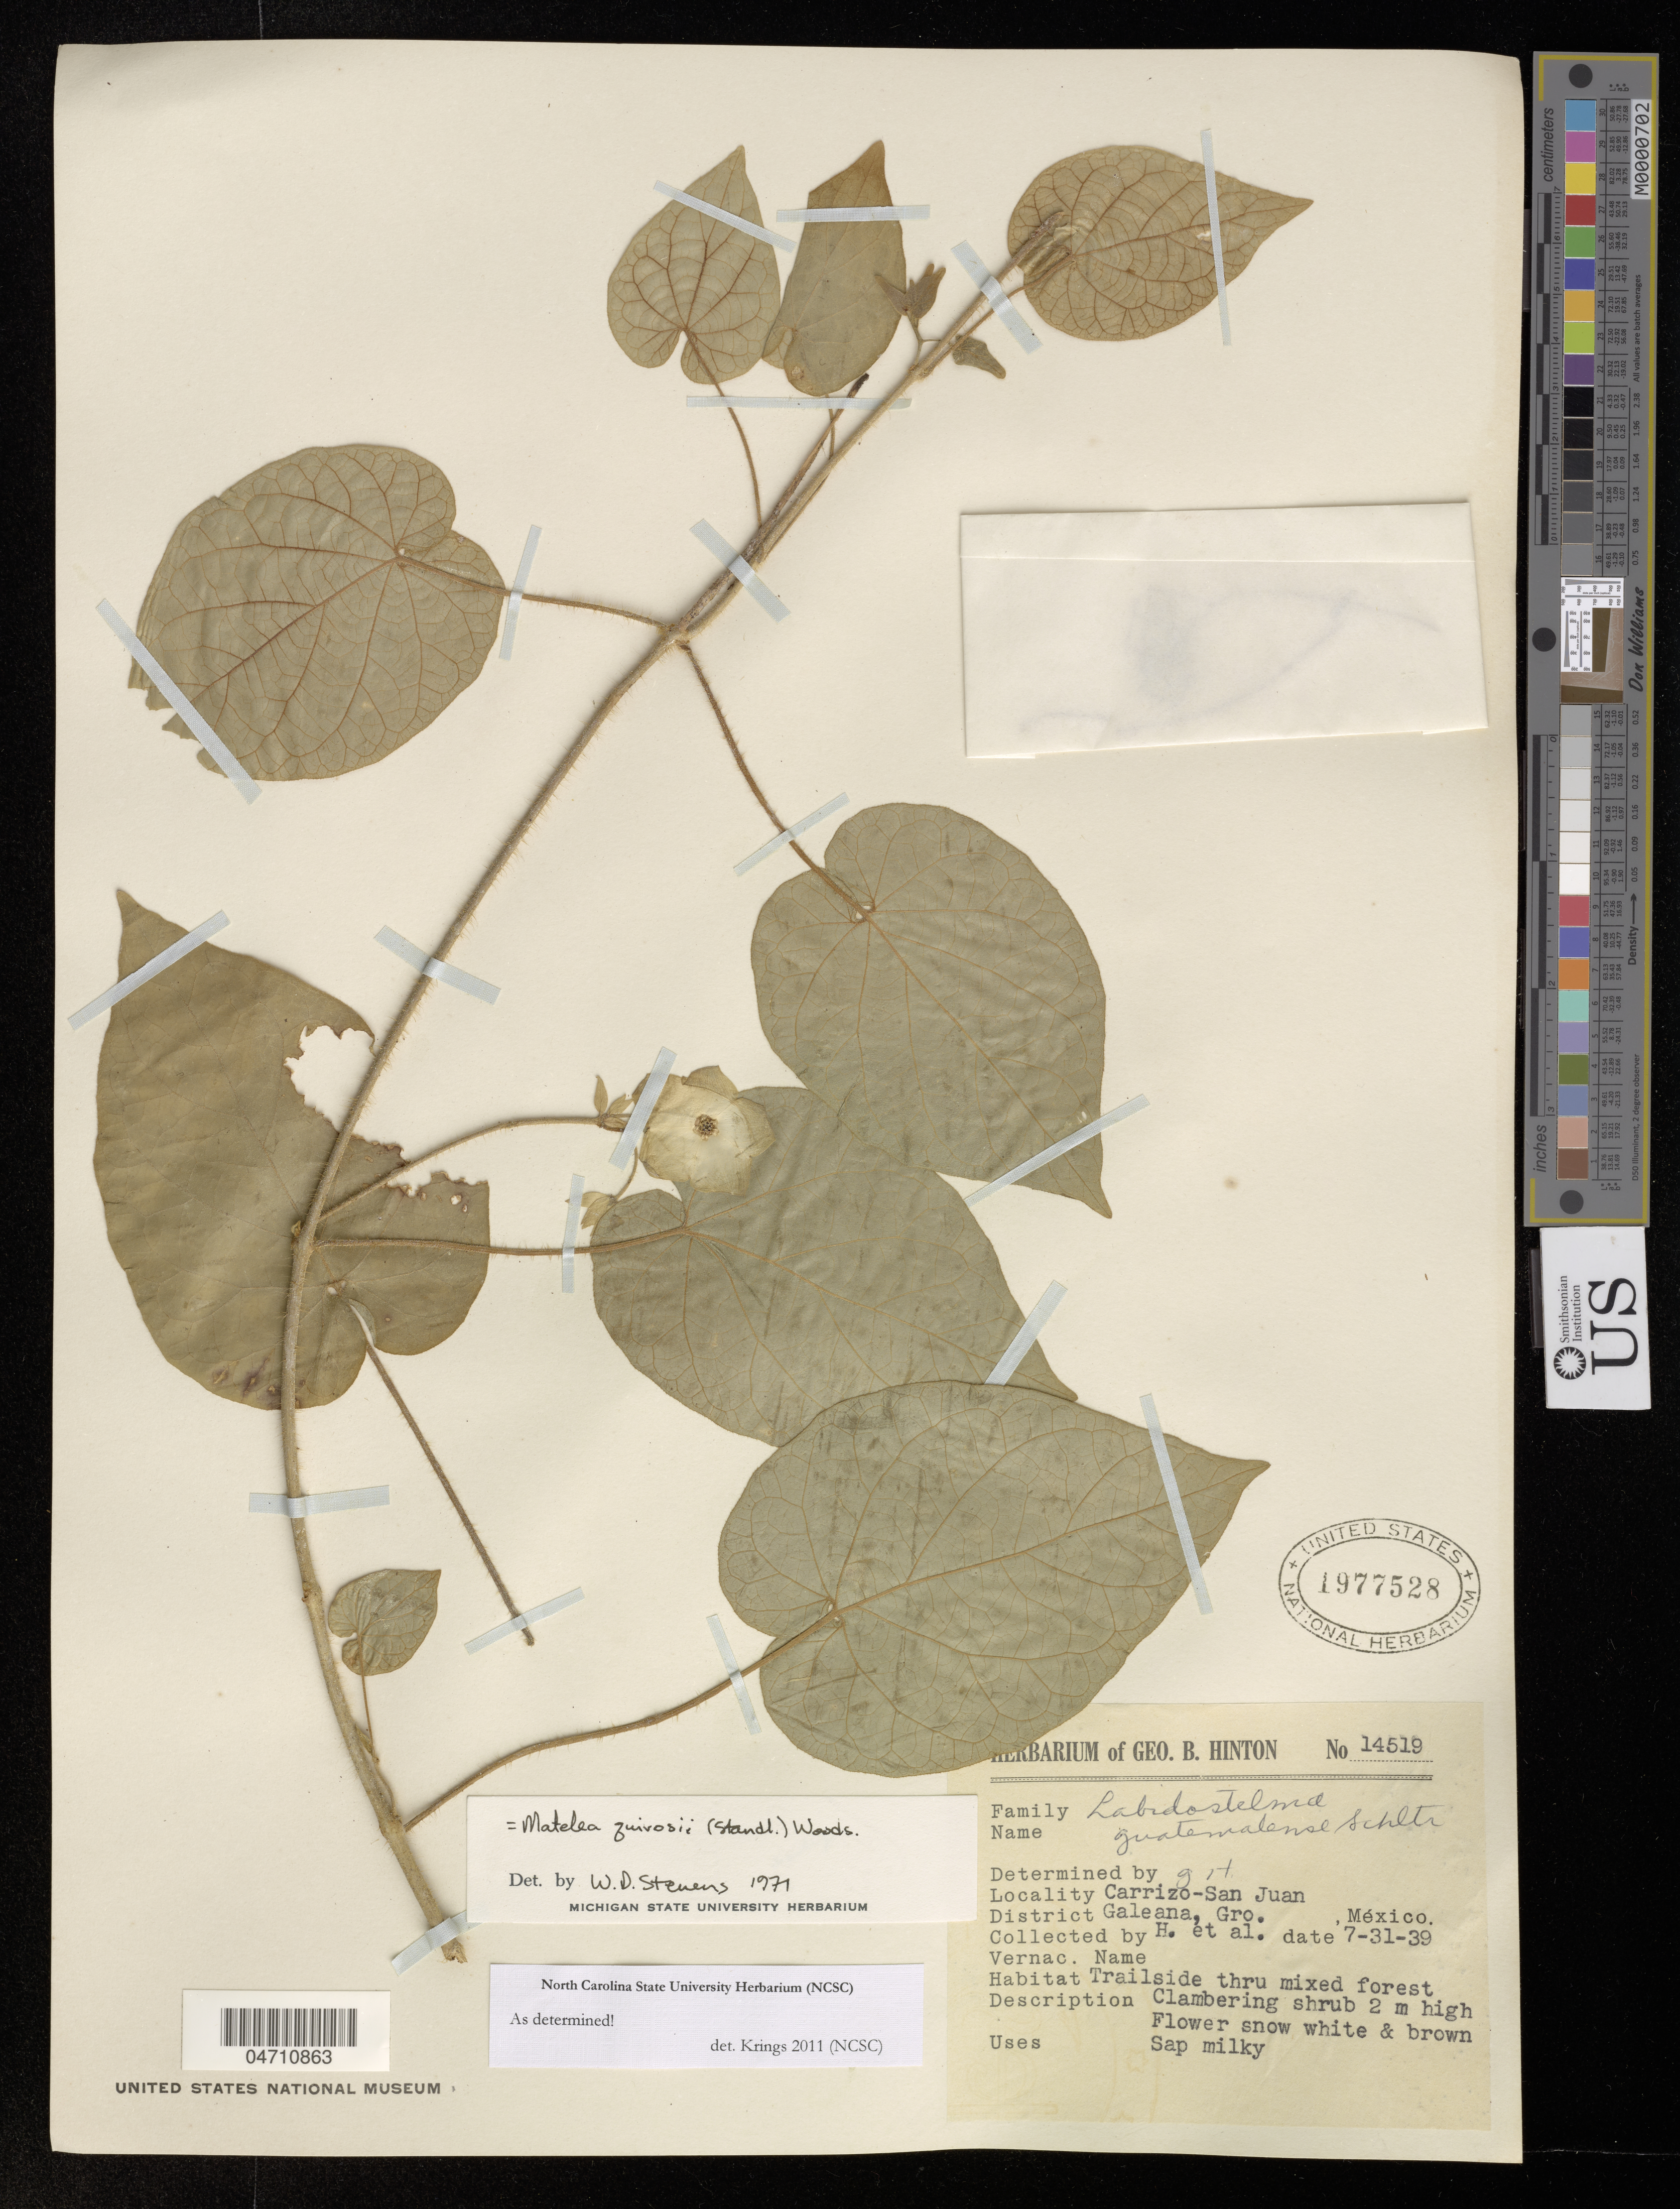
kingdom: Plantae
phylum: Tracheophyta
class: Magnoliopsida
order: Gentianales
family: Apocynaceae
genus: Matelea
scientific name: Matelea quirosii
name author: (Standl.) Woodson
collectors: G. B. Hinton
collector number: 14519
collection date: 1939-07-31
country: Mexico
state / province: Guerrero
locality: Carrizo-San Juan. District Galeana.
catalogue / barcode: US 1977528